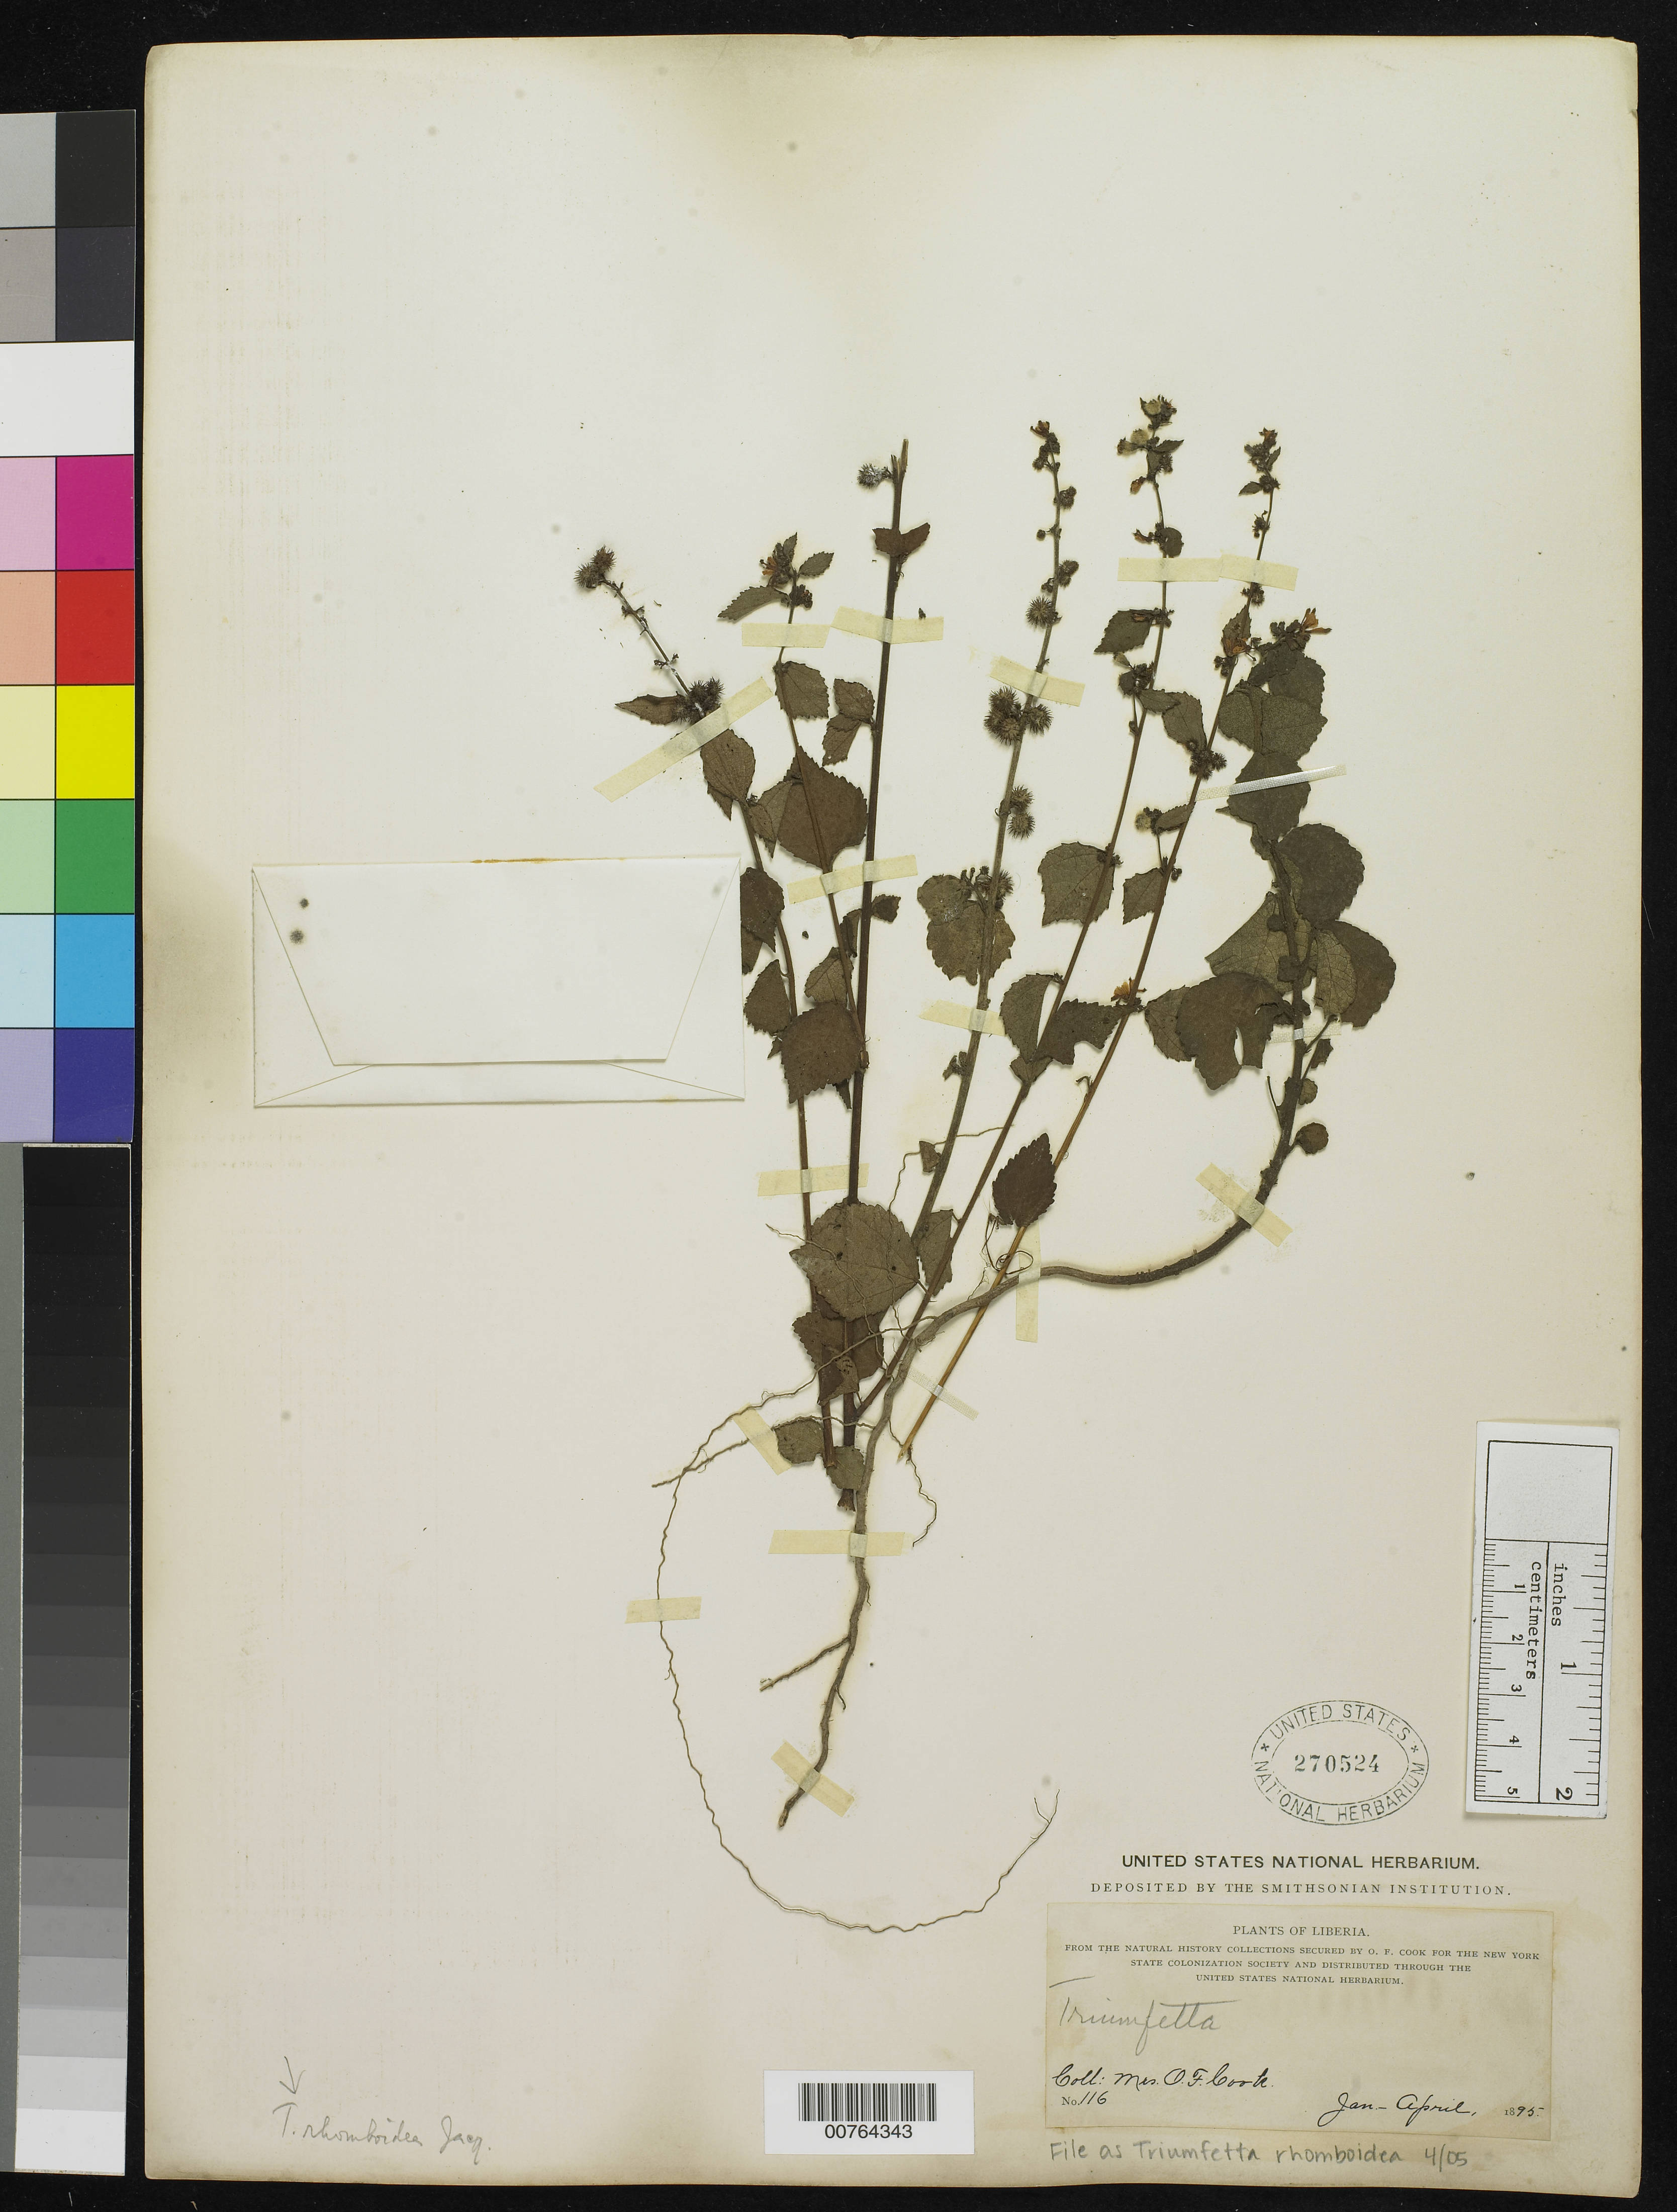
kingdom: Plantae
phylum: Tracheophyta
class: Magnoliopsida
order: Malvales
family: Malvaceae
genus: Triumfetta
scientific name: Triumfetta rhomboidea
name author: Jacq.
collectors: Alice C. Cook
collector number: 116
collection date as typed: Jan 1895 to -- Apr 1895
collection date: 1895-01/1895-04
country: Liberia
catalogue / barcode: US 270524